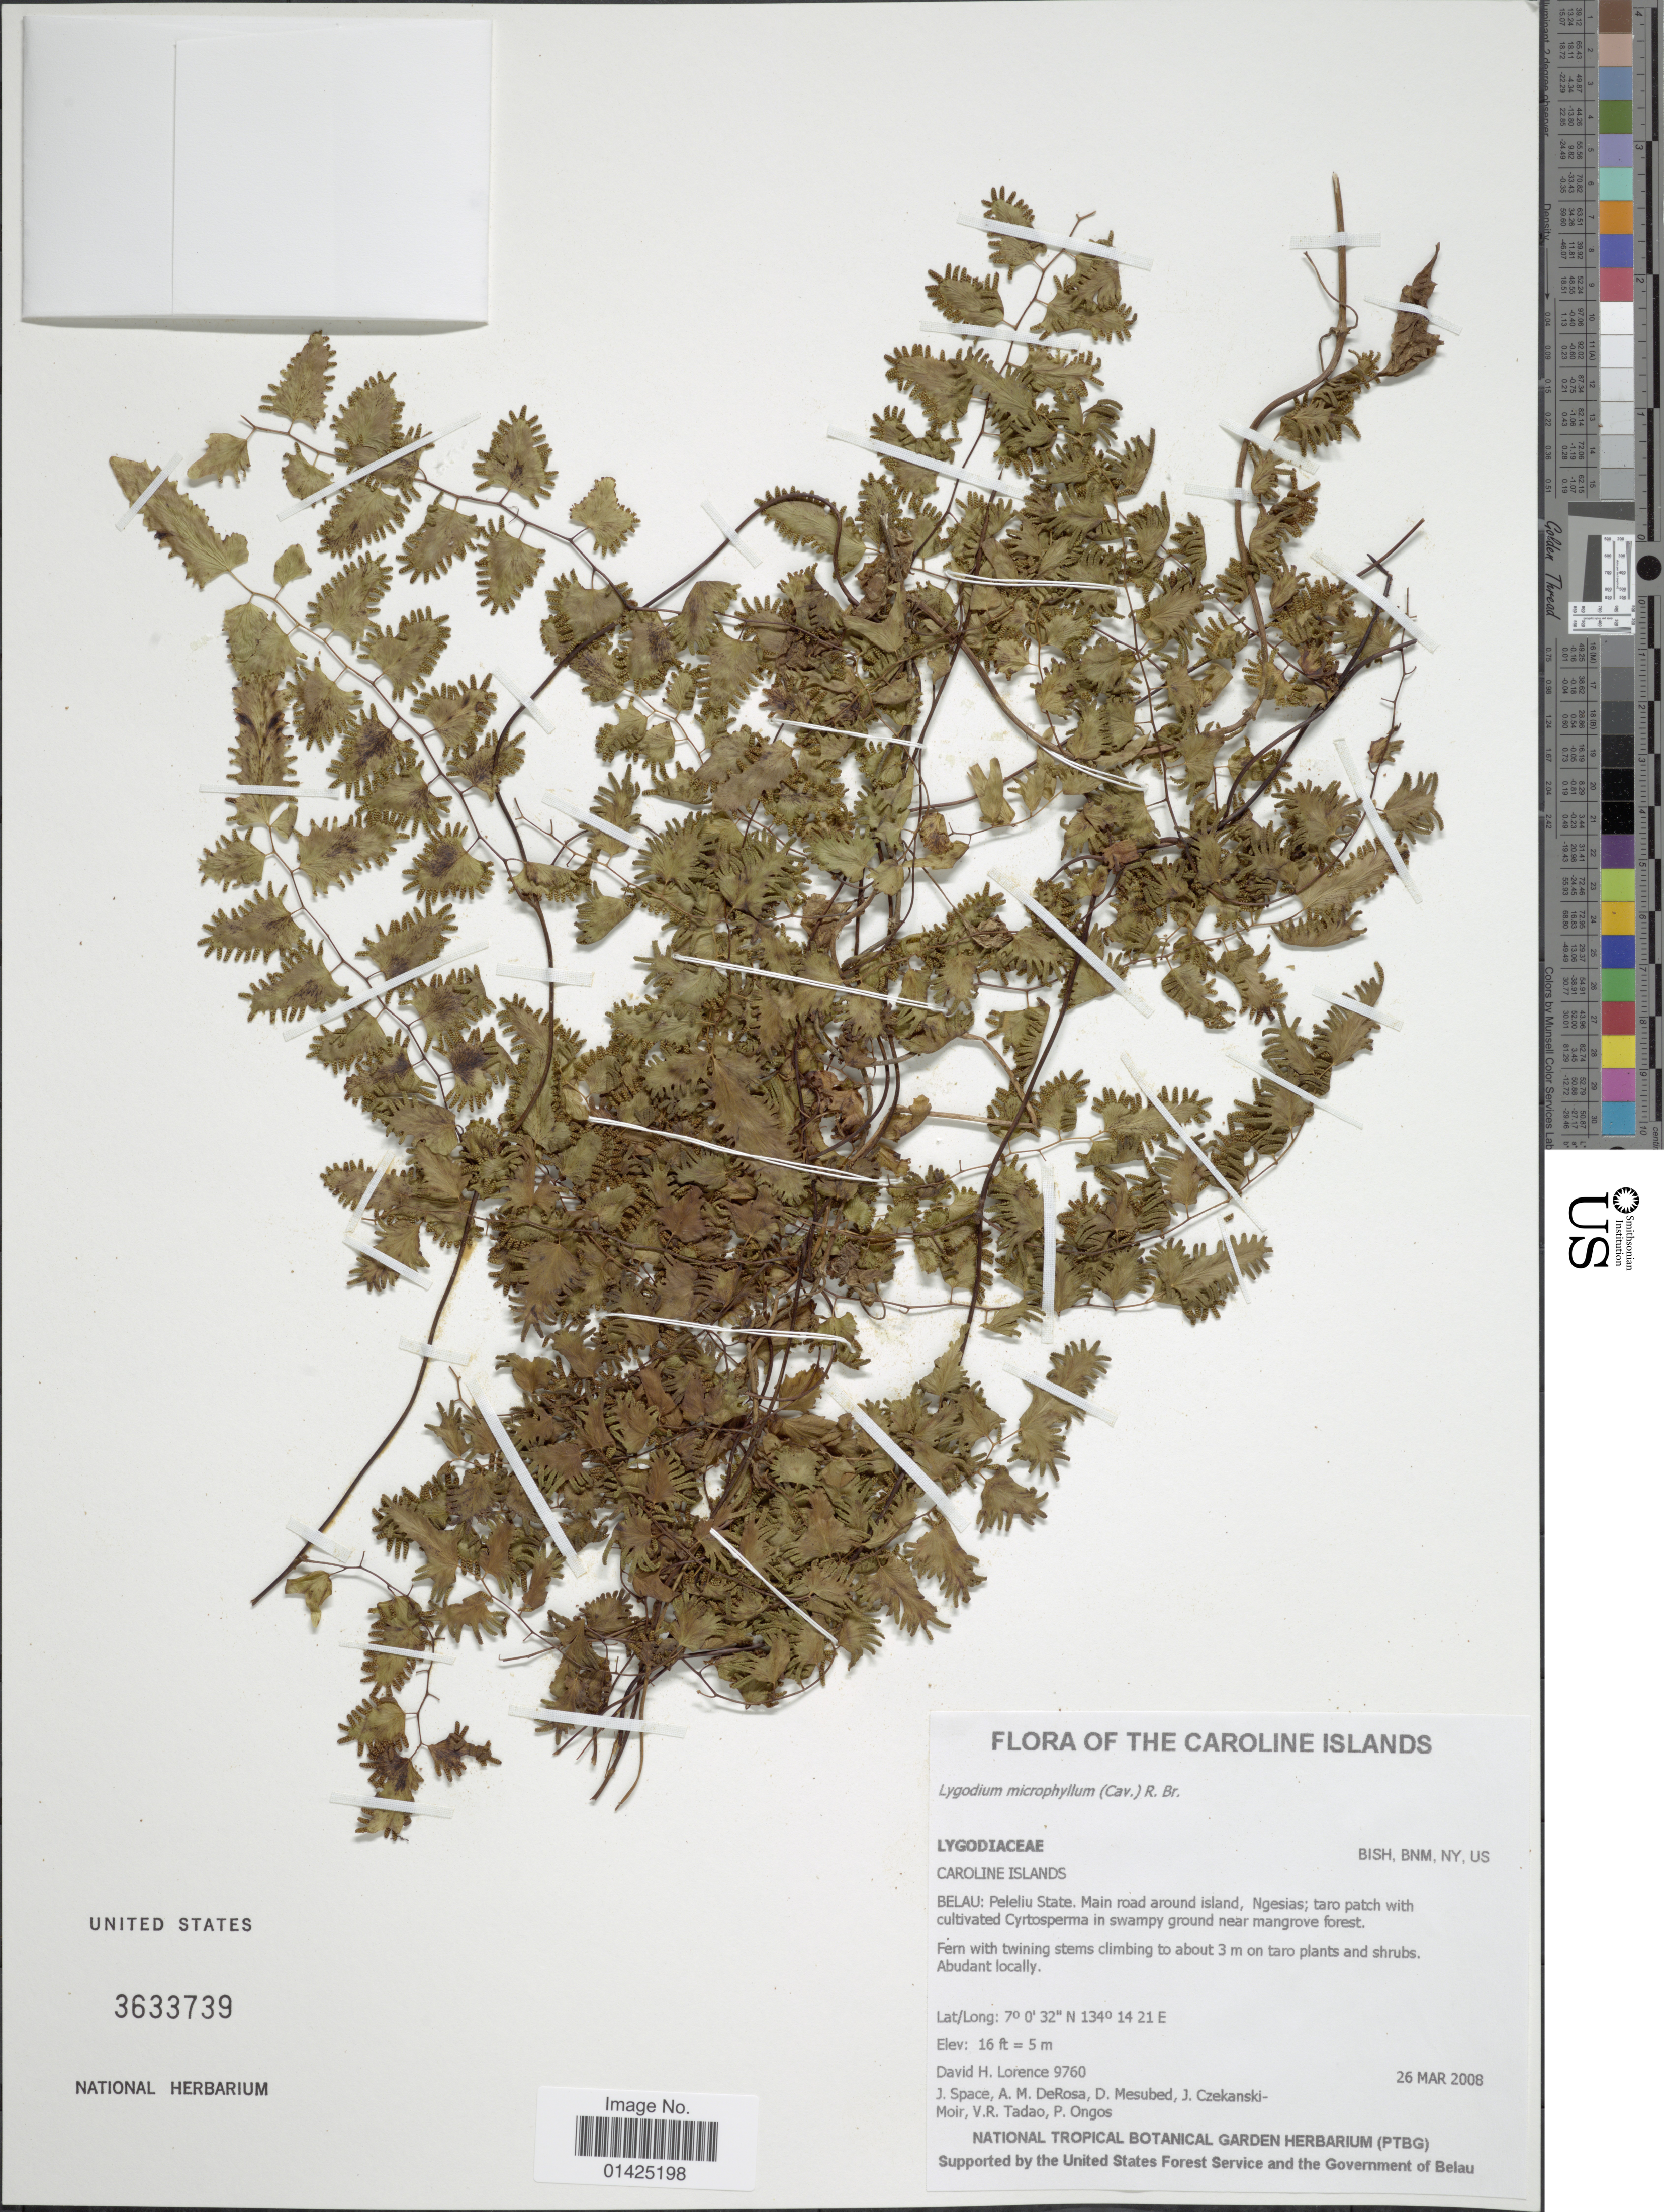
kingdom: Plantae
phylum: Tracheophyta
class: Polypodiopsida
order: Schizaeales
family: Lygodiaceae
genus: Lygodium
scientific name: Lygodium microphyllum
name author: (Cav.) R. Br.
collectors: H. David, J. Space, D. Derosa, D. Mesubed & et al.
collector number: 9760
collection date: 2008-03-26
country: Palau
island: Beliliou [Peleliu]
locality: Belau: peleliu stae, main Road around island.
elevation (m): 5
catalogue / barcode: US 3633739